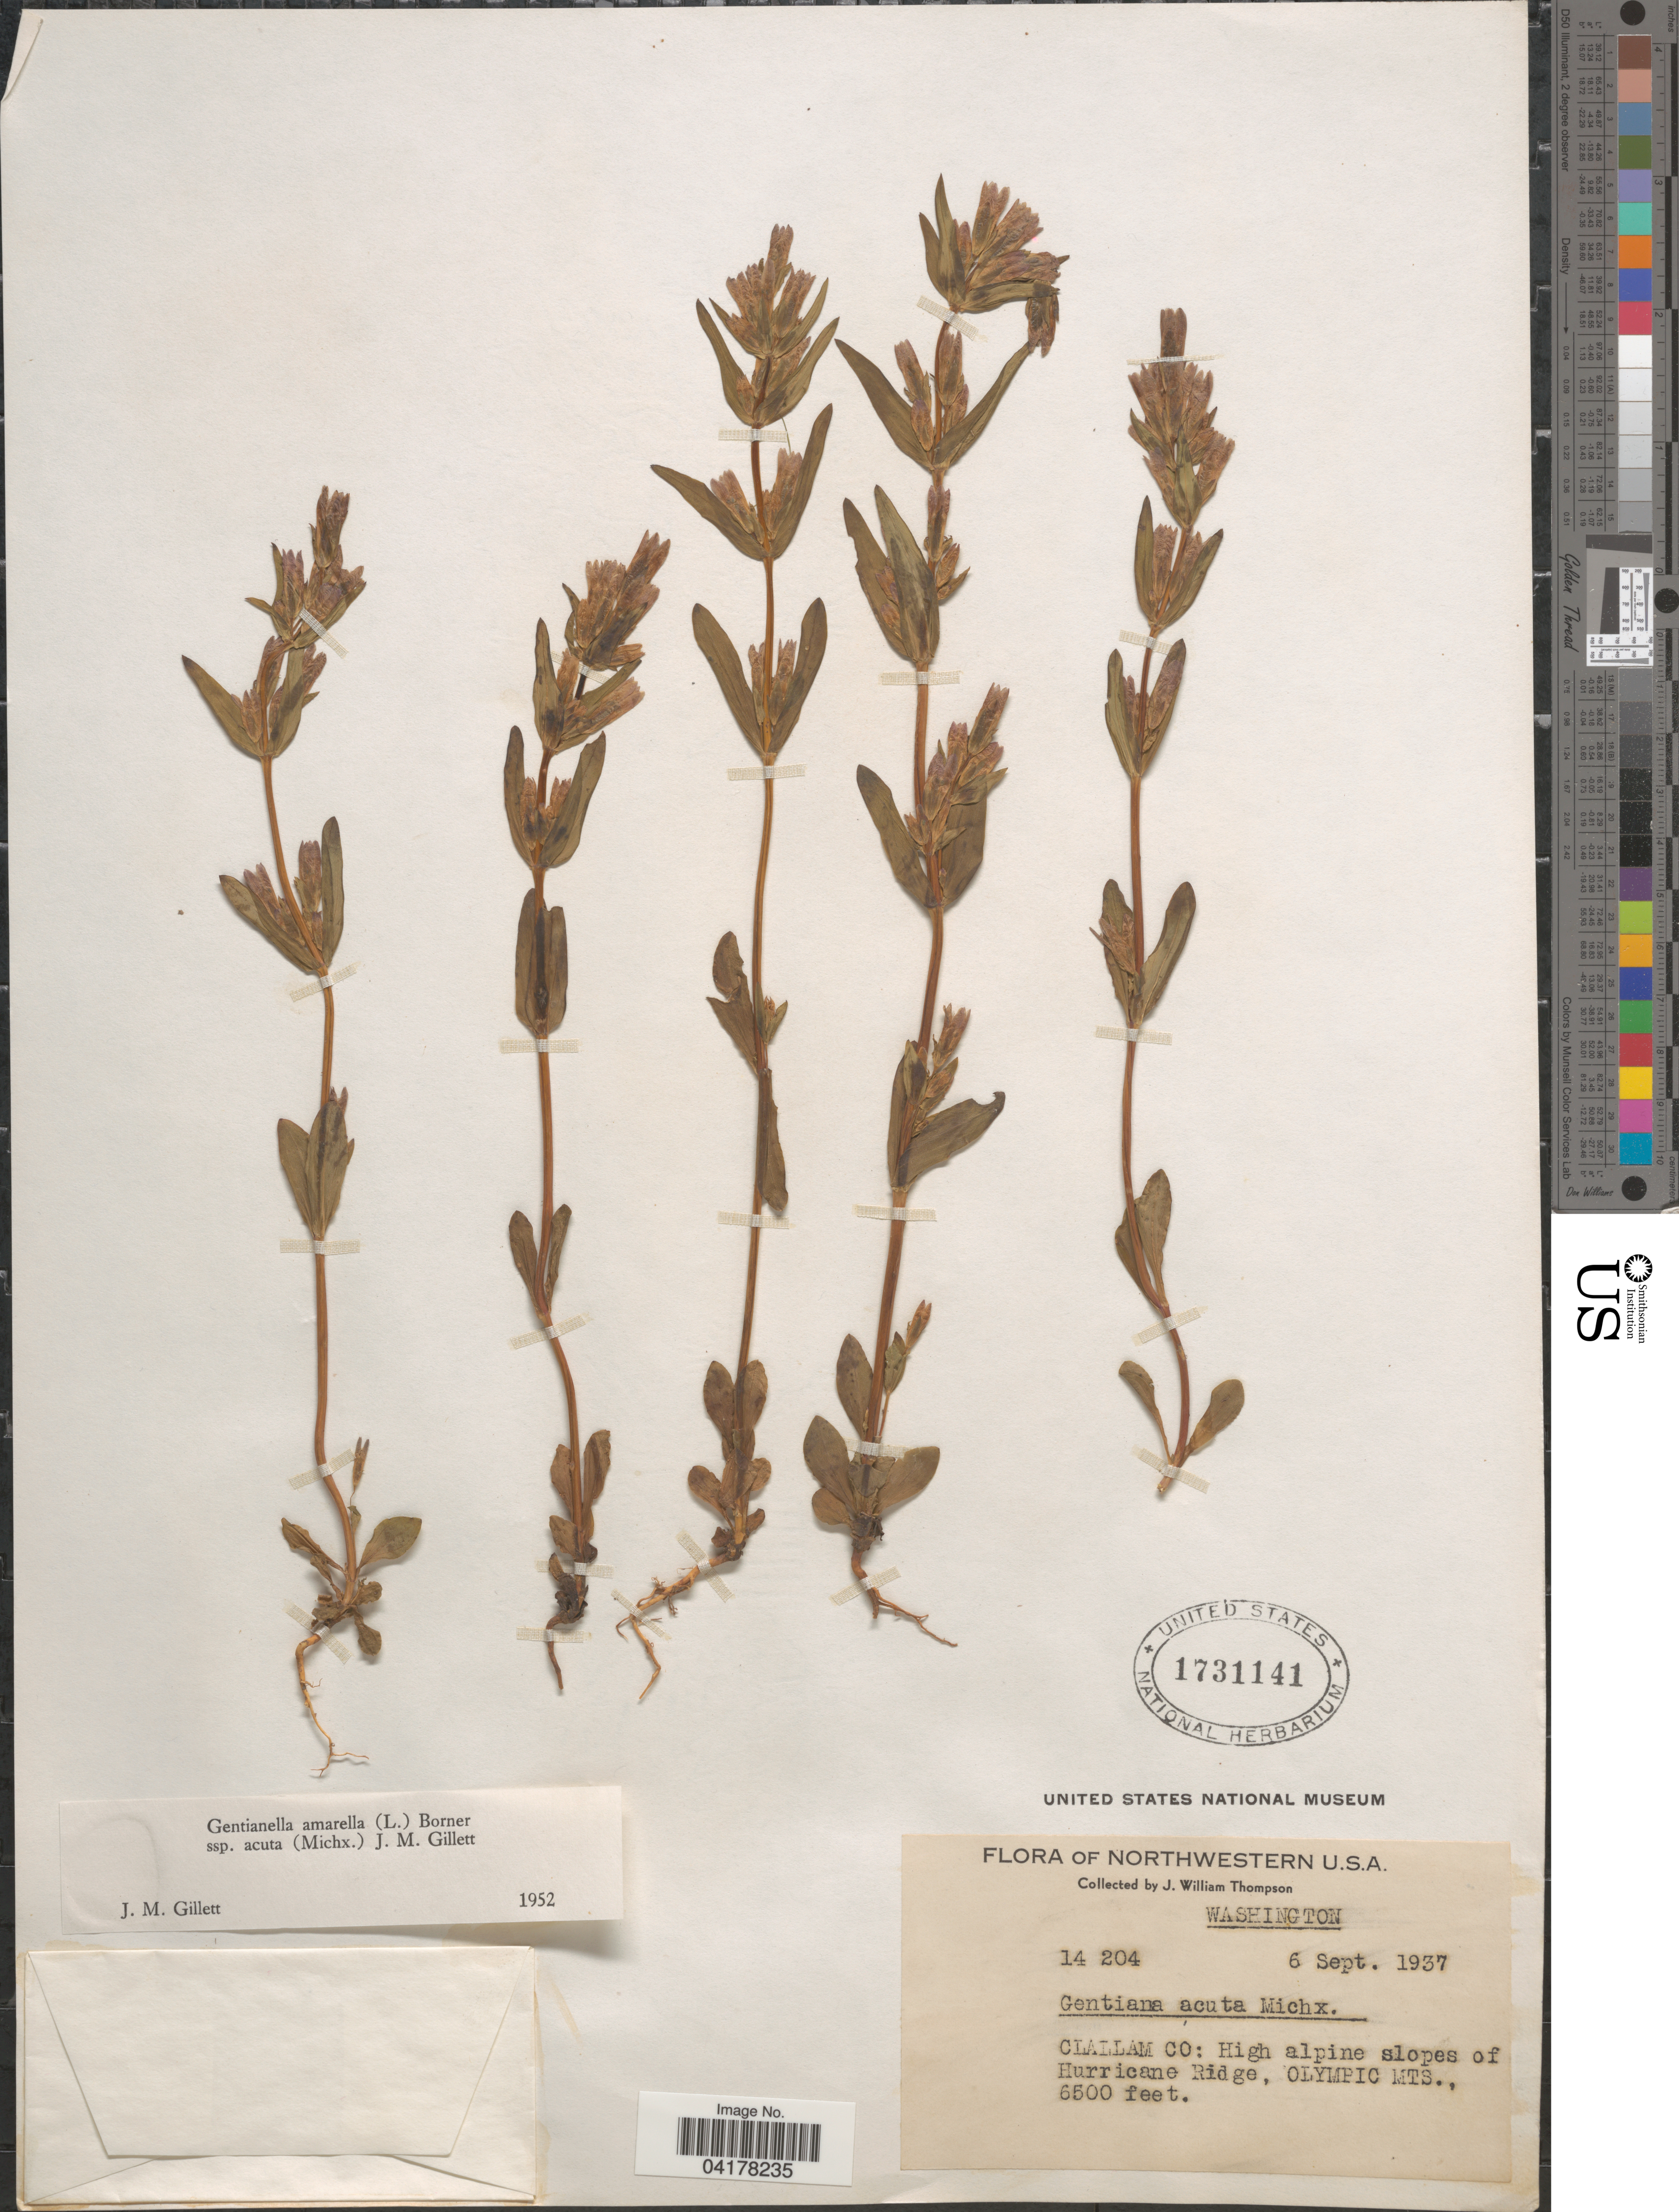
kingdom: Plantae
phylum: Tracheophyta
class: Magnoliopsida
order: Gentianales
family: Gentianaceae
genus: Gentianella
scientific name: Gentianella amarella subsp. acuta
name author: (Michx.) J.M. Gillett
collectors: J. W. Thompson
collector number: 14204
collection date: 1937-09-06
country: United States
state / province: Washington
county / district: Clallam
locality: Northwestern U.S.A. Clallam Co: High alpine slopes of Hurricane Ridge, Olympic Mts.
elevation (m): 1981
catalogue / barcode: US 1731141